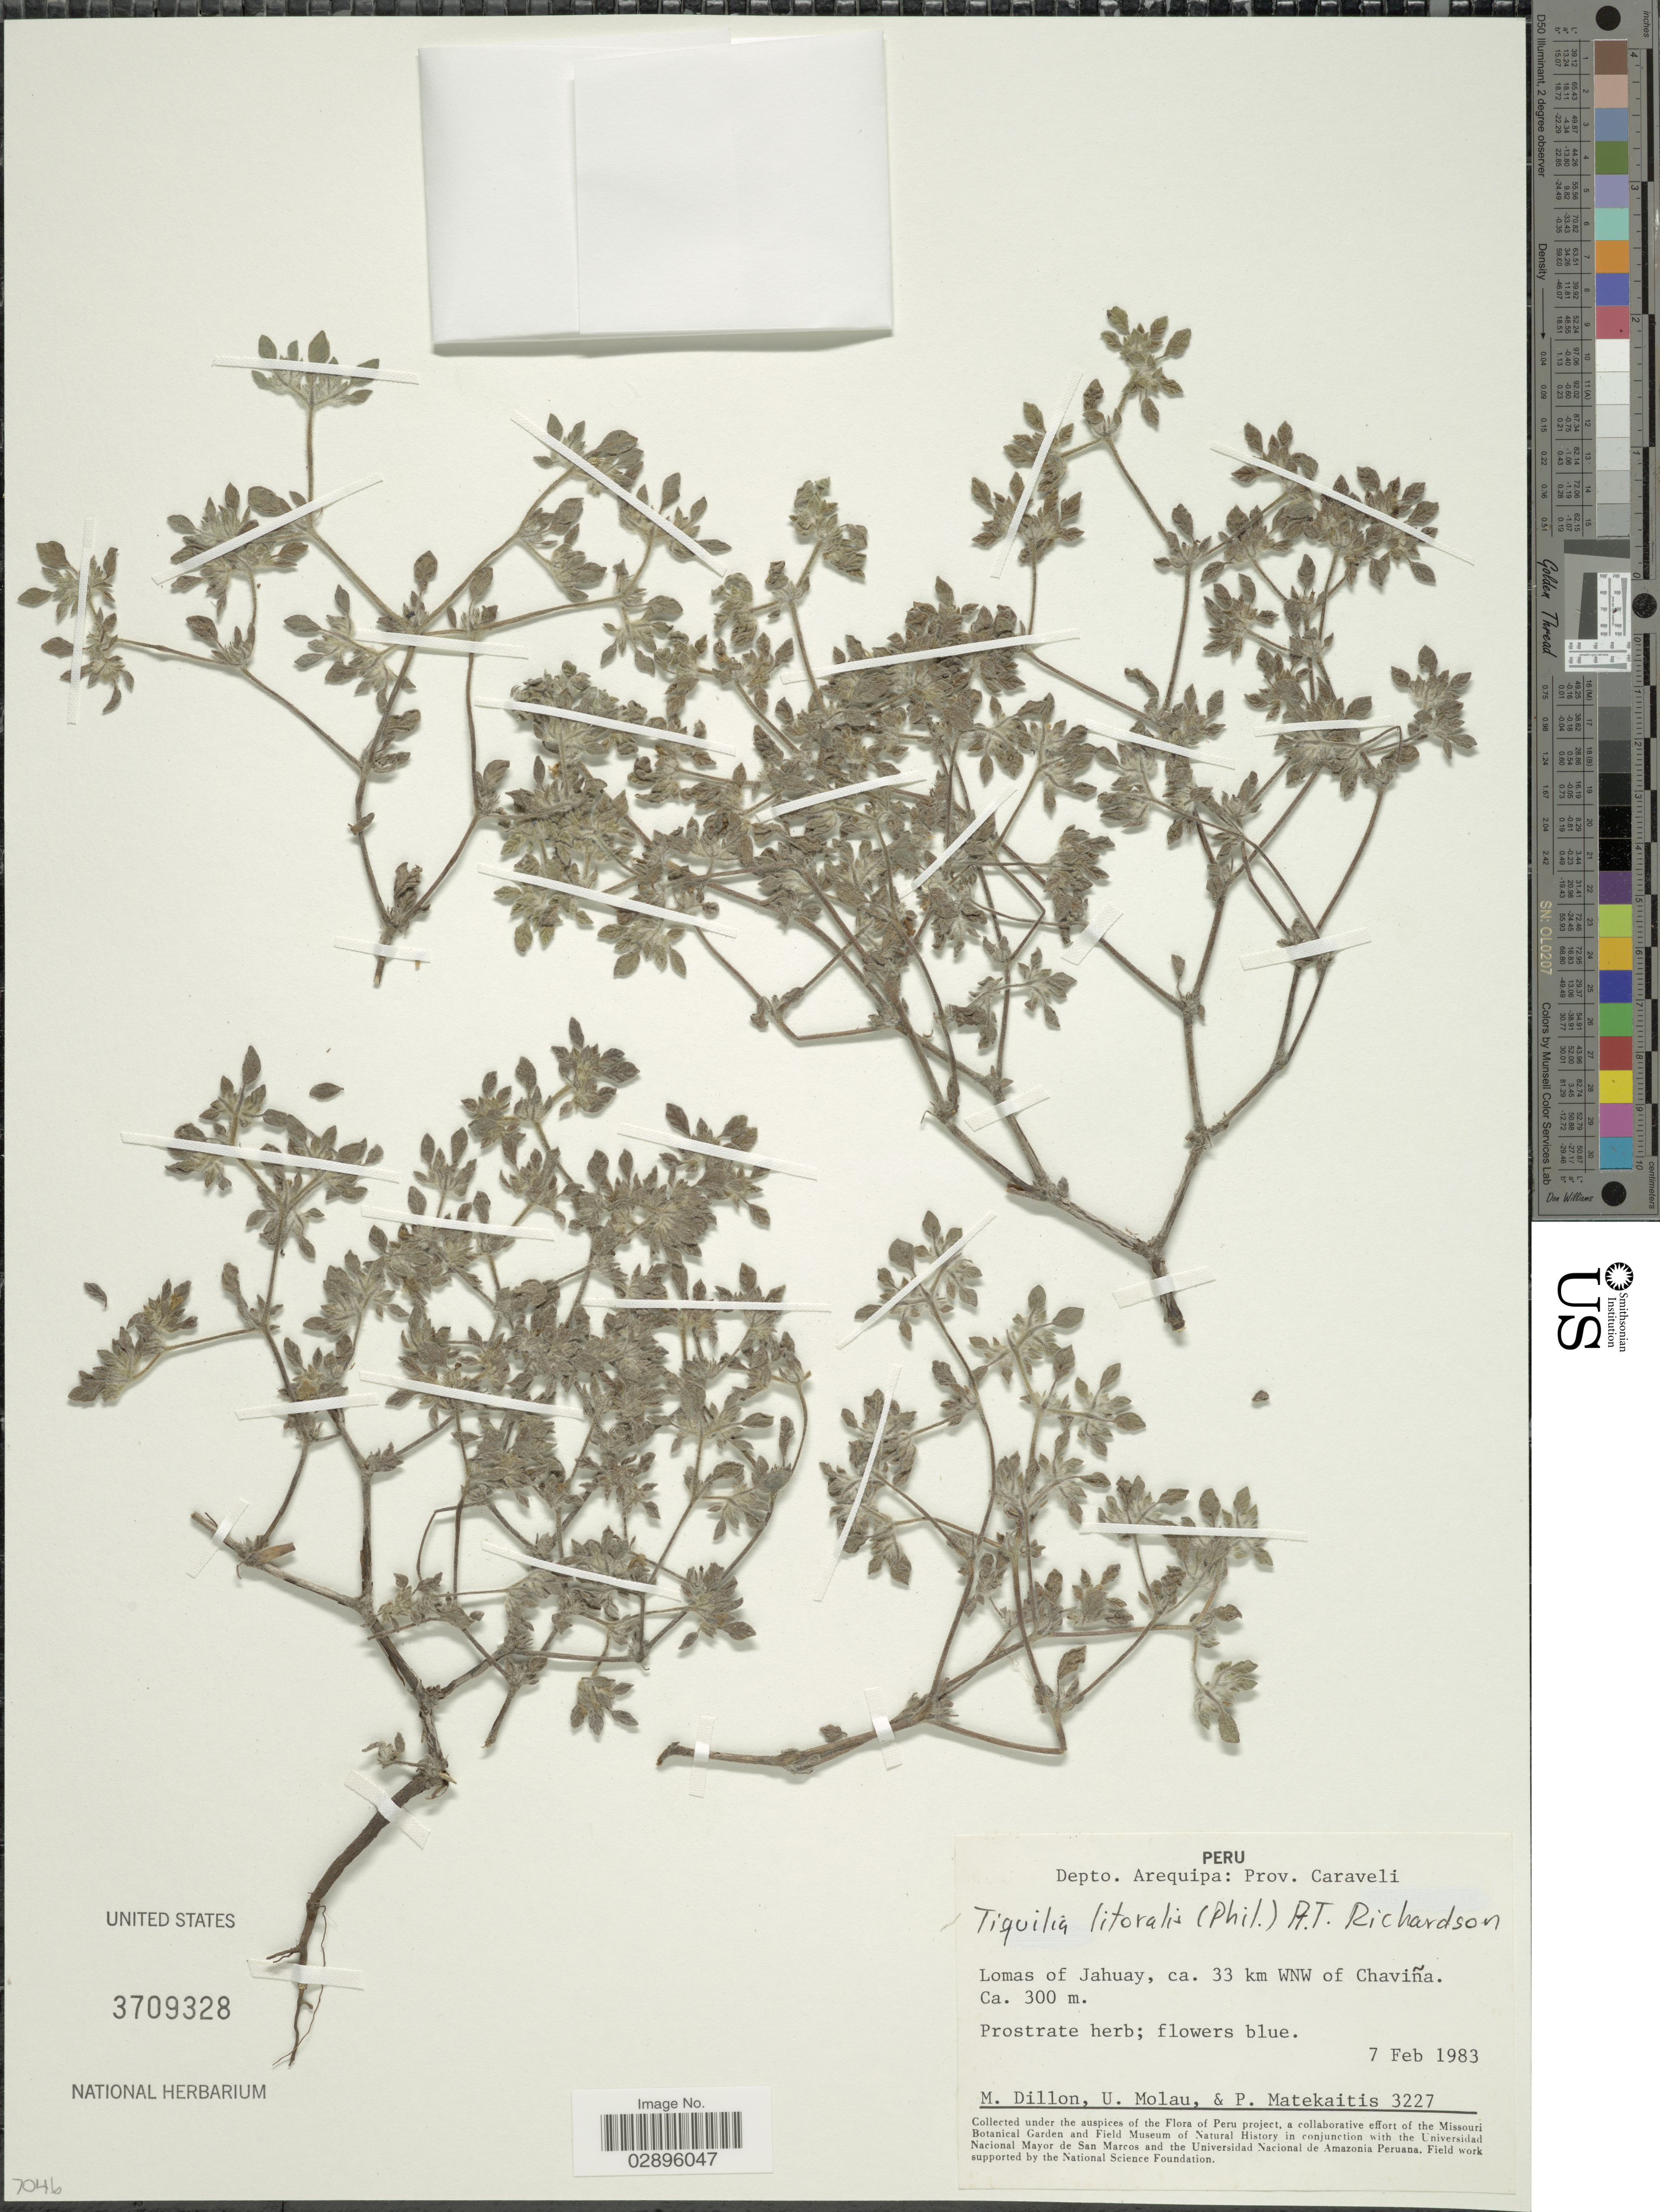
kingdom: Plantae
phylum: Tracheophyta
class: Magnoliopsida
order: Boraginales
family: Ehretiaceae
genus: Tiquilia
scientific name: Tiquilia litoralis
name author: (Phil.) A.T. Richardson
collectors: M. O. Dillon, U. Molau & P. Matekaitis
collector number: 3227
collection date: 1983-02-07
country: Peru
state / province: Arequipa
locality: Depto. Arequipa: Prov. Caraveli. Lomas of Jahuay, ca. 33 km WNW of Chaviña.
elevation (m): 300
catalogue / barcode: US 3709328